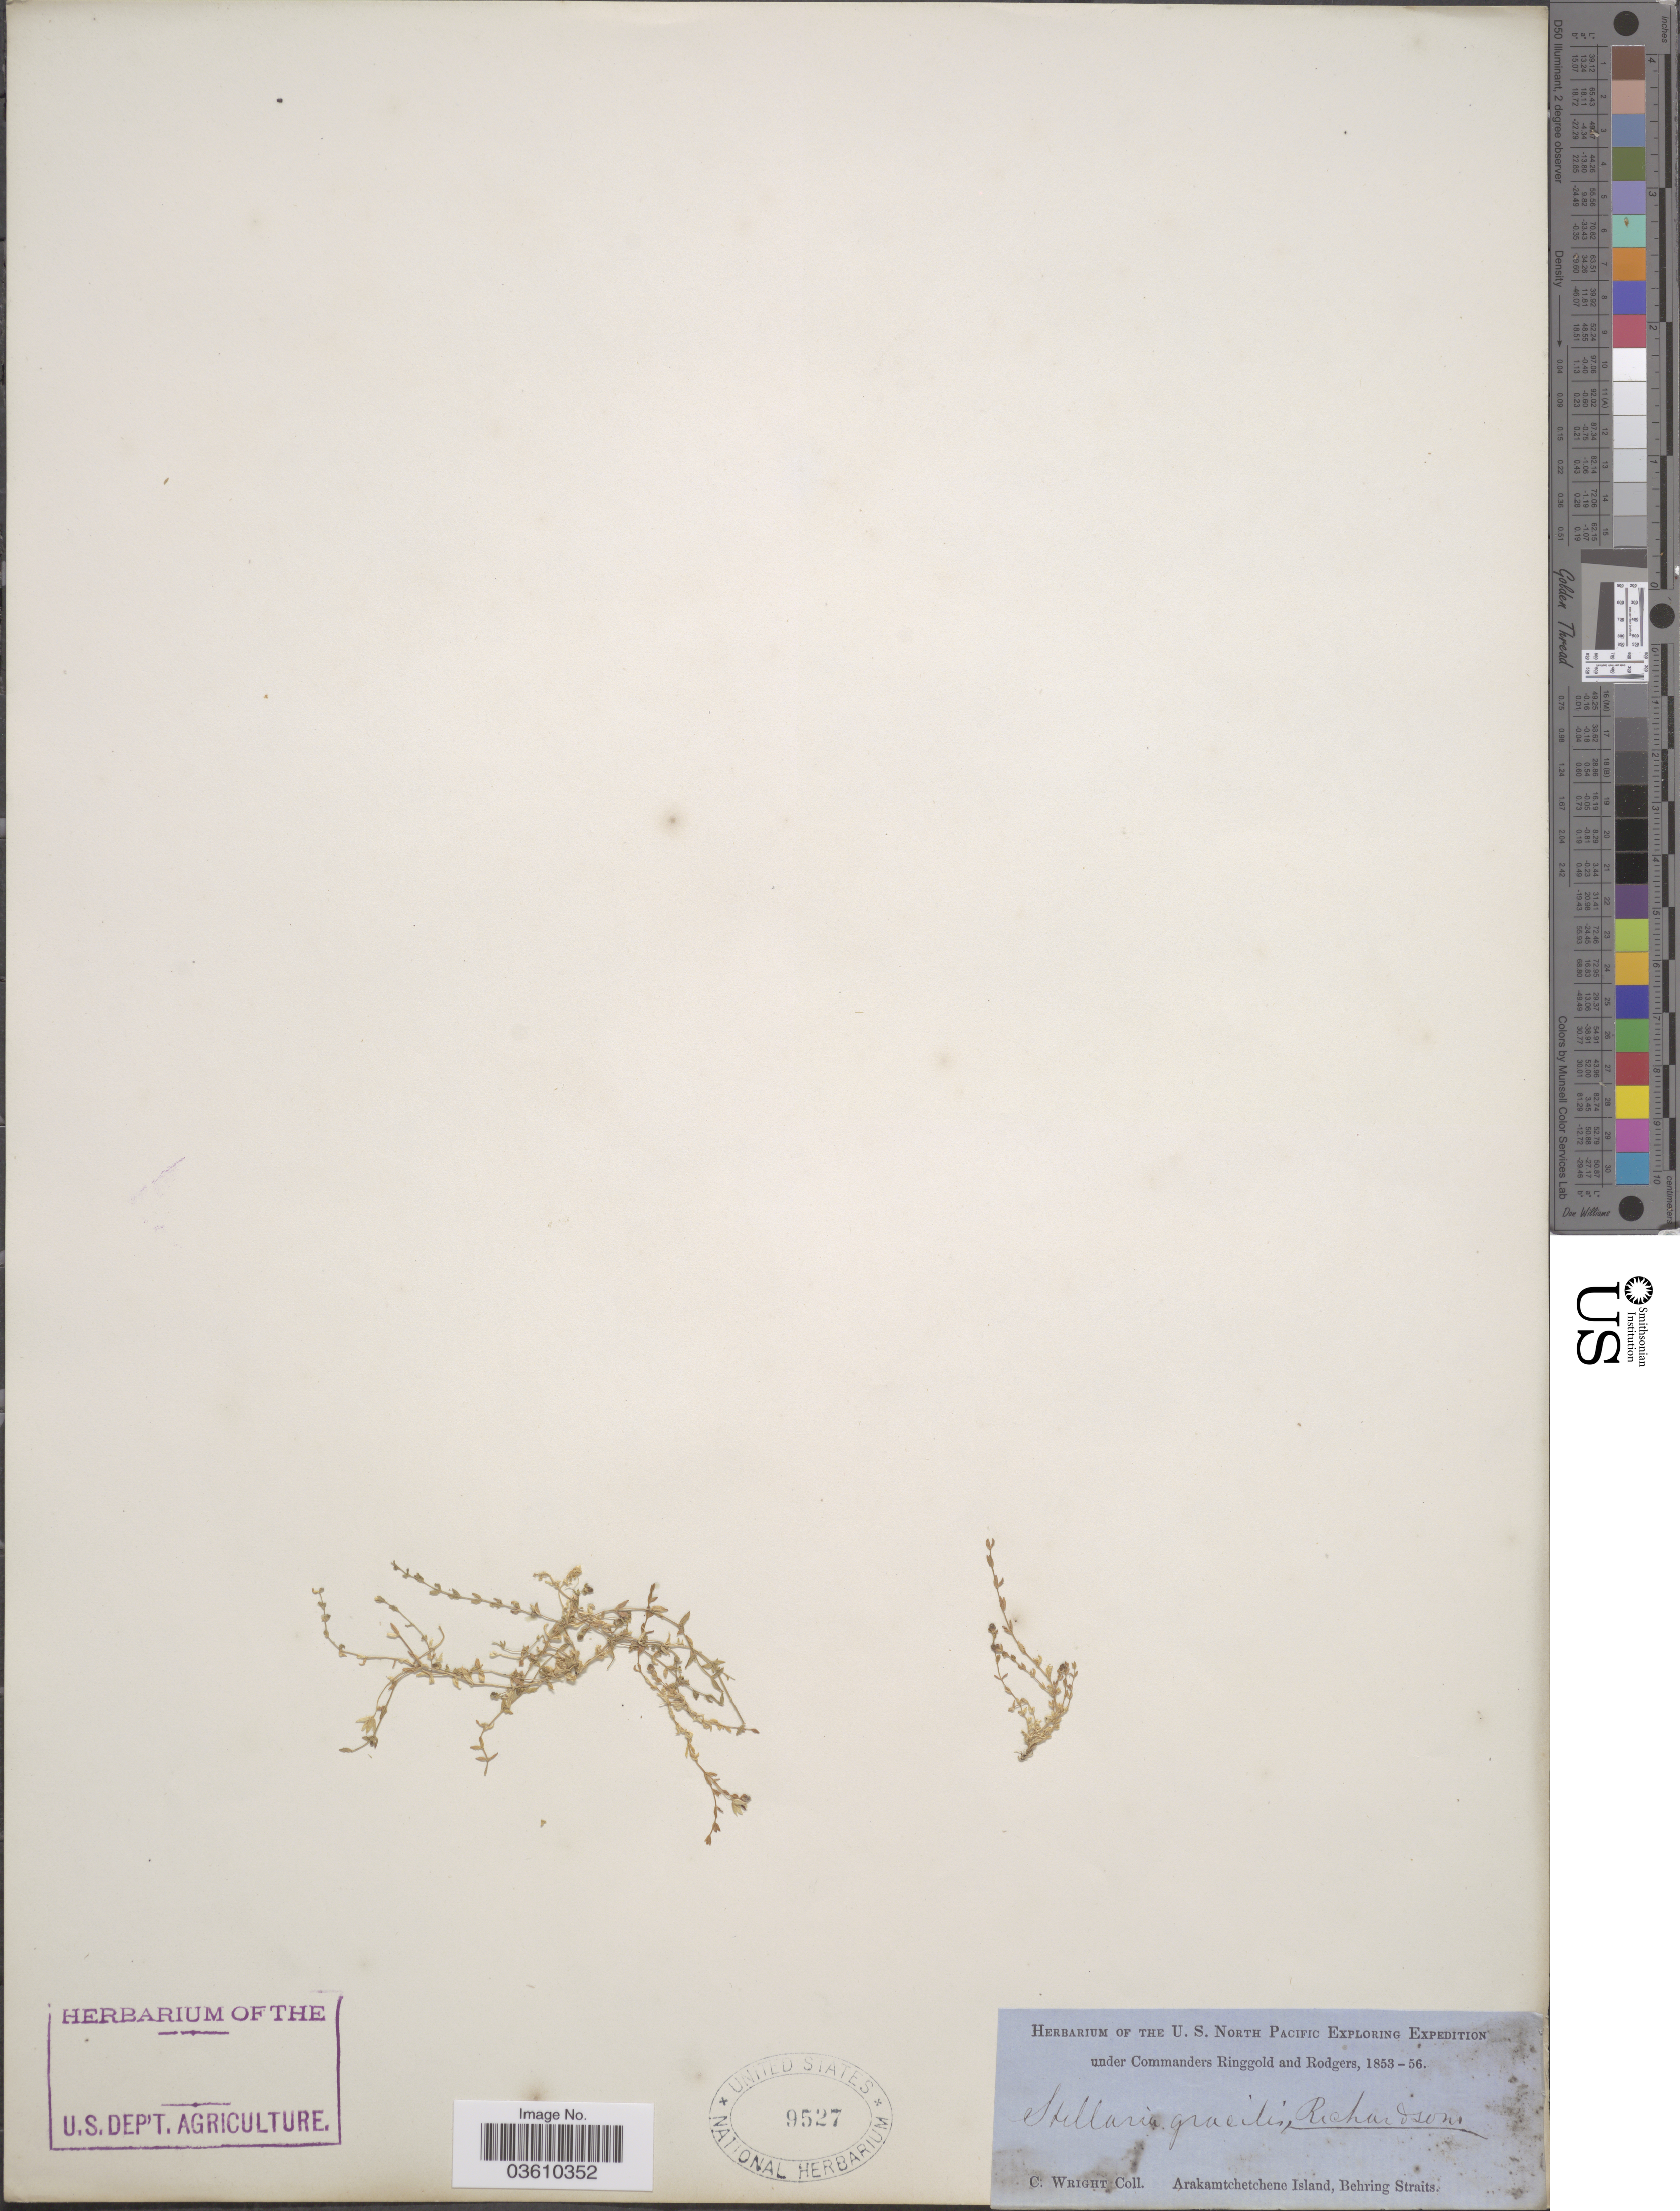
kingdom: Plantae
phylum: Tracheophyta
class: Magnoliopsida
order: Caryophyllales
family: Caryophyllaceae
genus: Stellaria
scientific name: Stellaria gracilis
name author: Richardson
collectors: C. Wright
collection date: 1853/1856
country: Russian Federation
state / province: Chukotka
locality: Arakamtchetchene Island, Behring Straits.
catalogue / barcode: US 9527